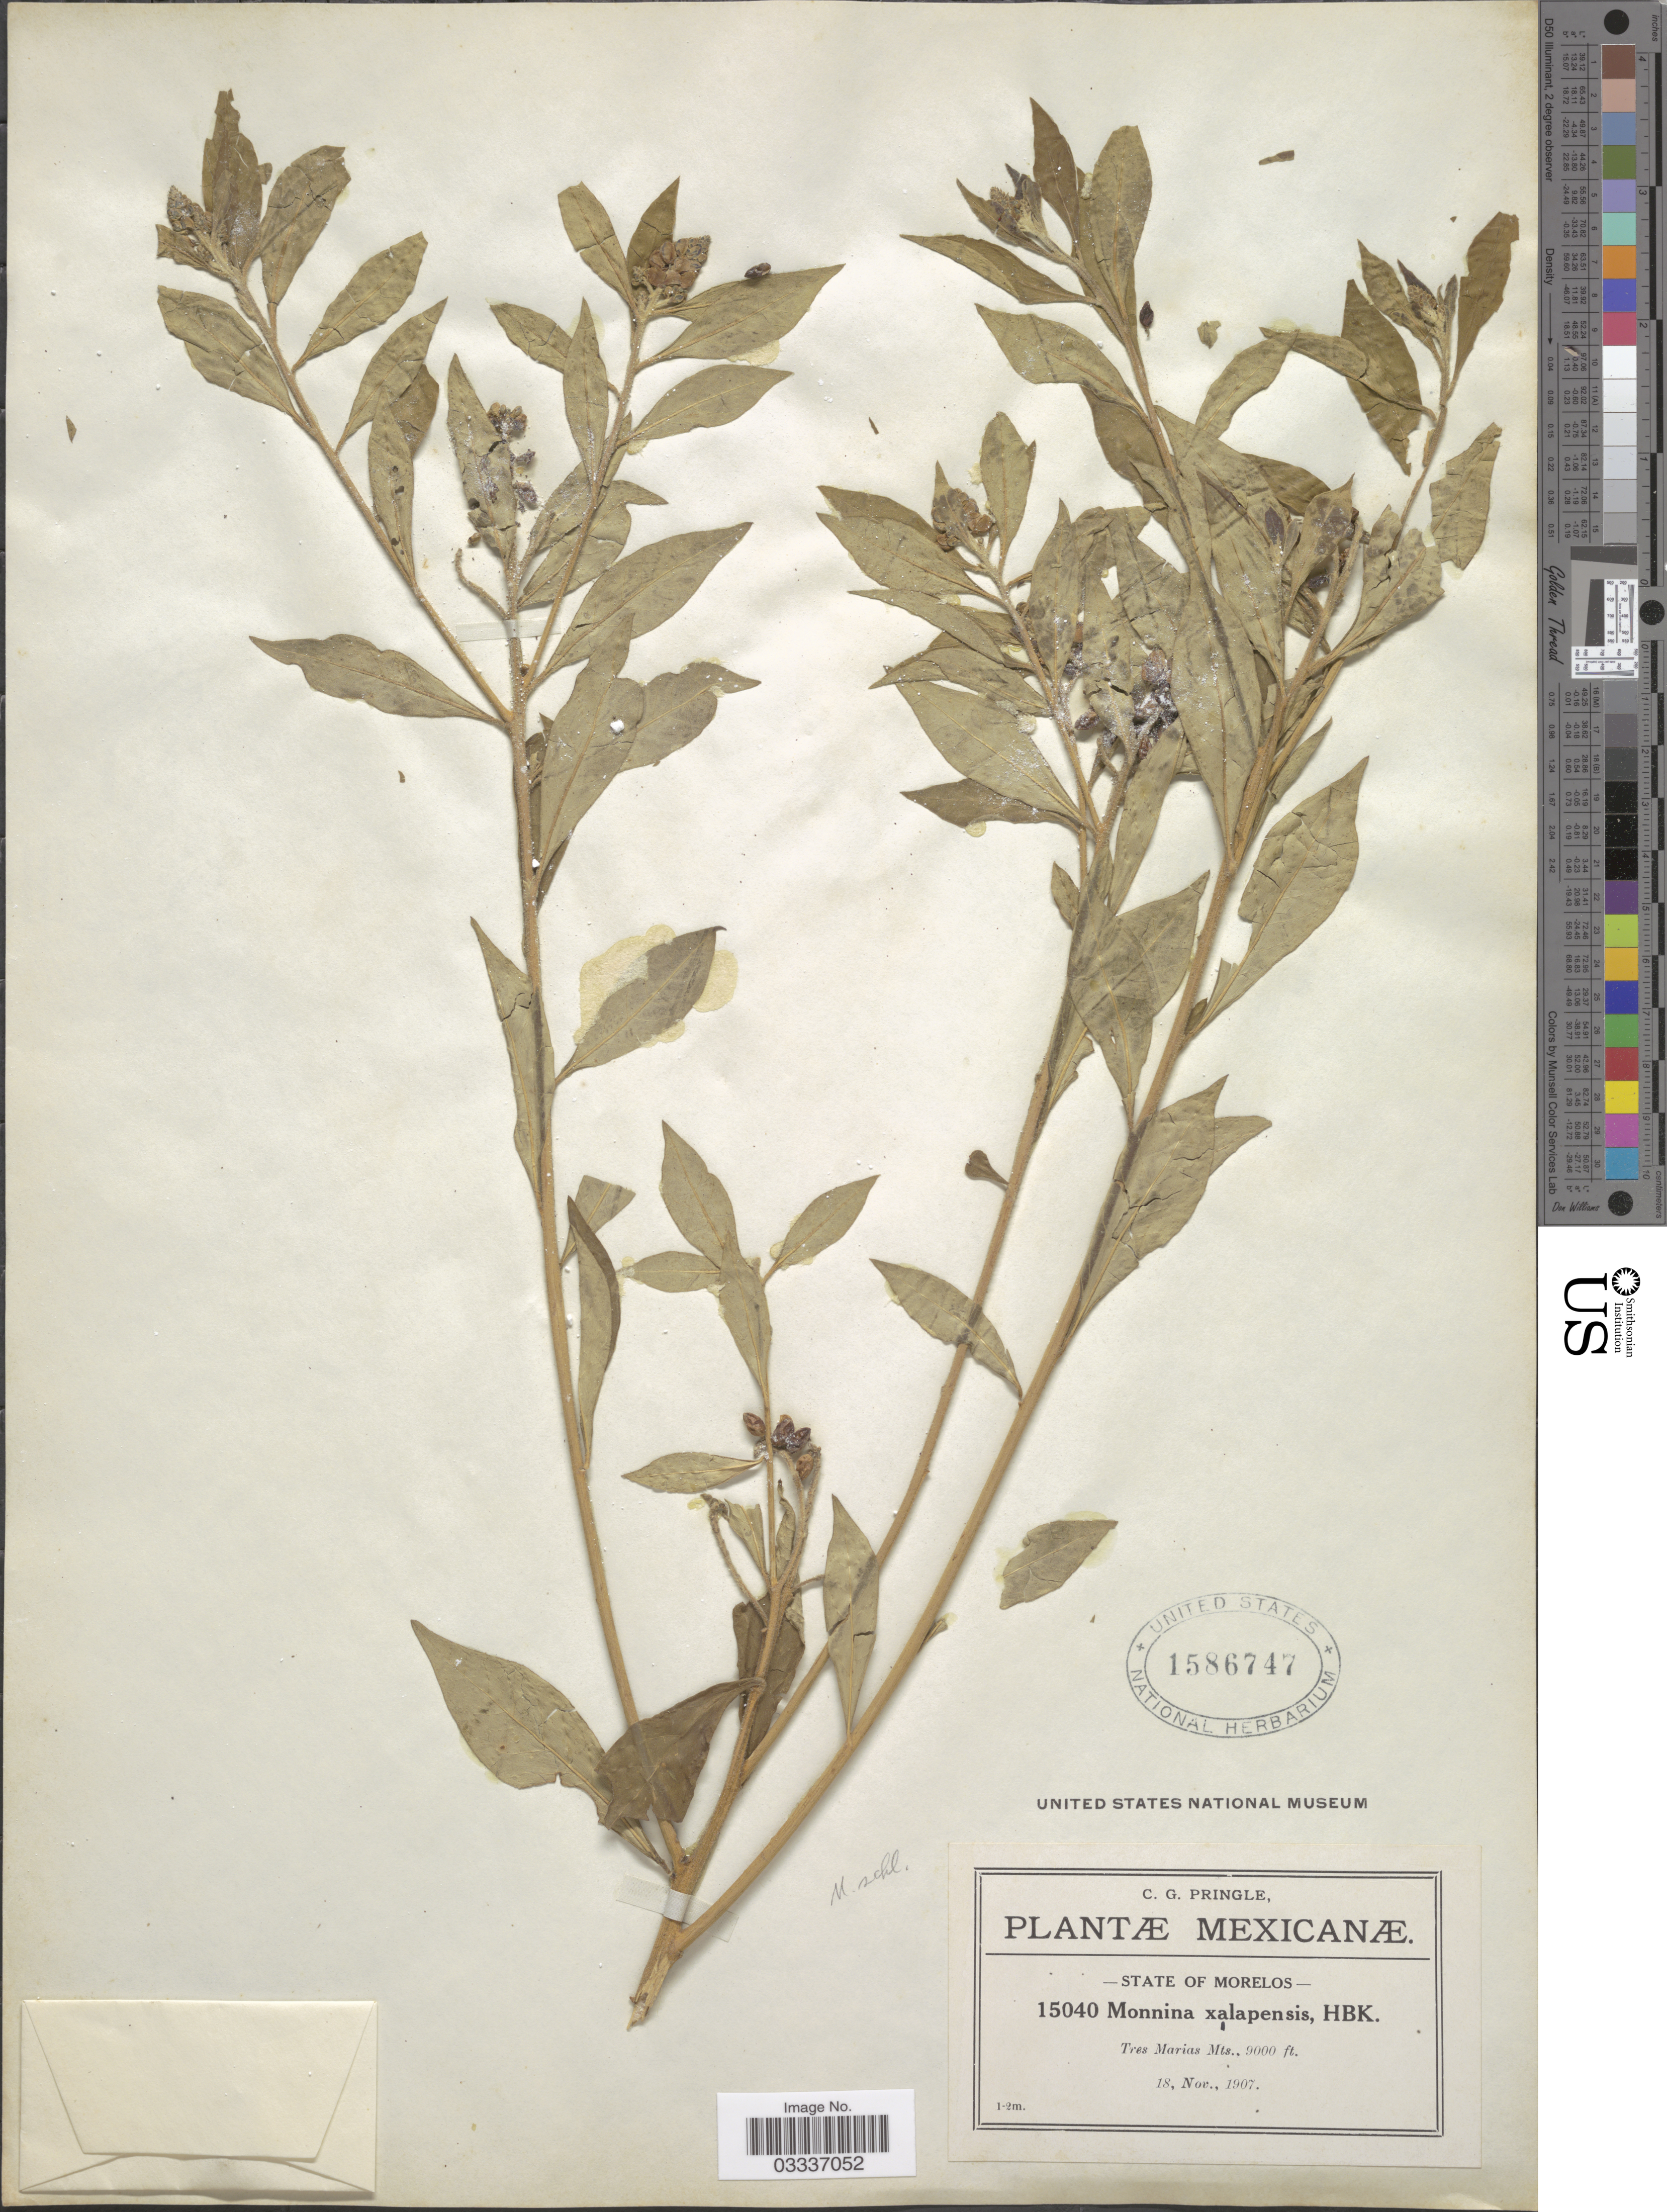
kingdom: Plantae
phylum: Tracheophyta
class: Magnoliopsida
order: Fabales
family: Polygalaceae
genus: Monnina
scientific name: Monnina xalapensis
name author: Kunth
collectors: C. G. Pringle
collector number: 15040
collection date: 1907-11-18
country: Mexico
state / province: Morelos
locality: Tres Marias Mts.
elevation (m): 2743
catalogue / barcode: US 1586747